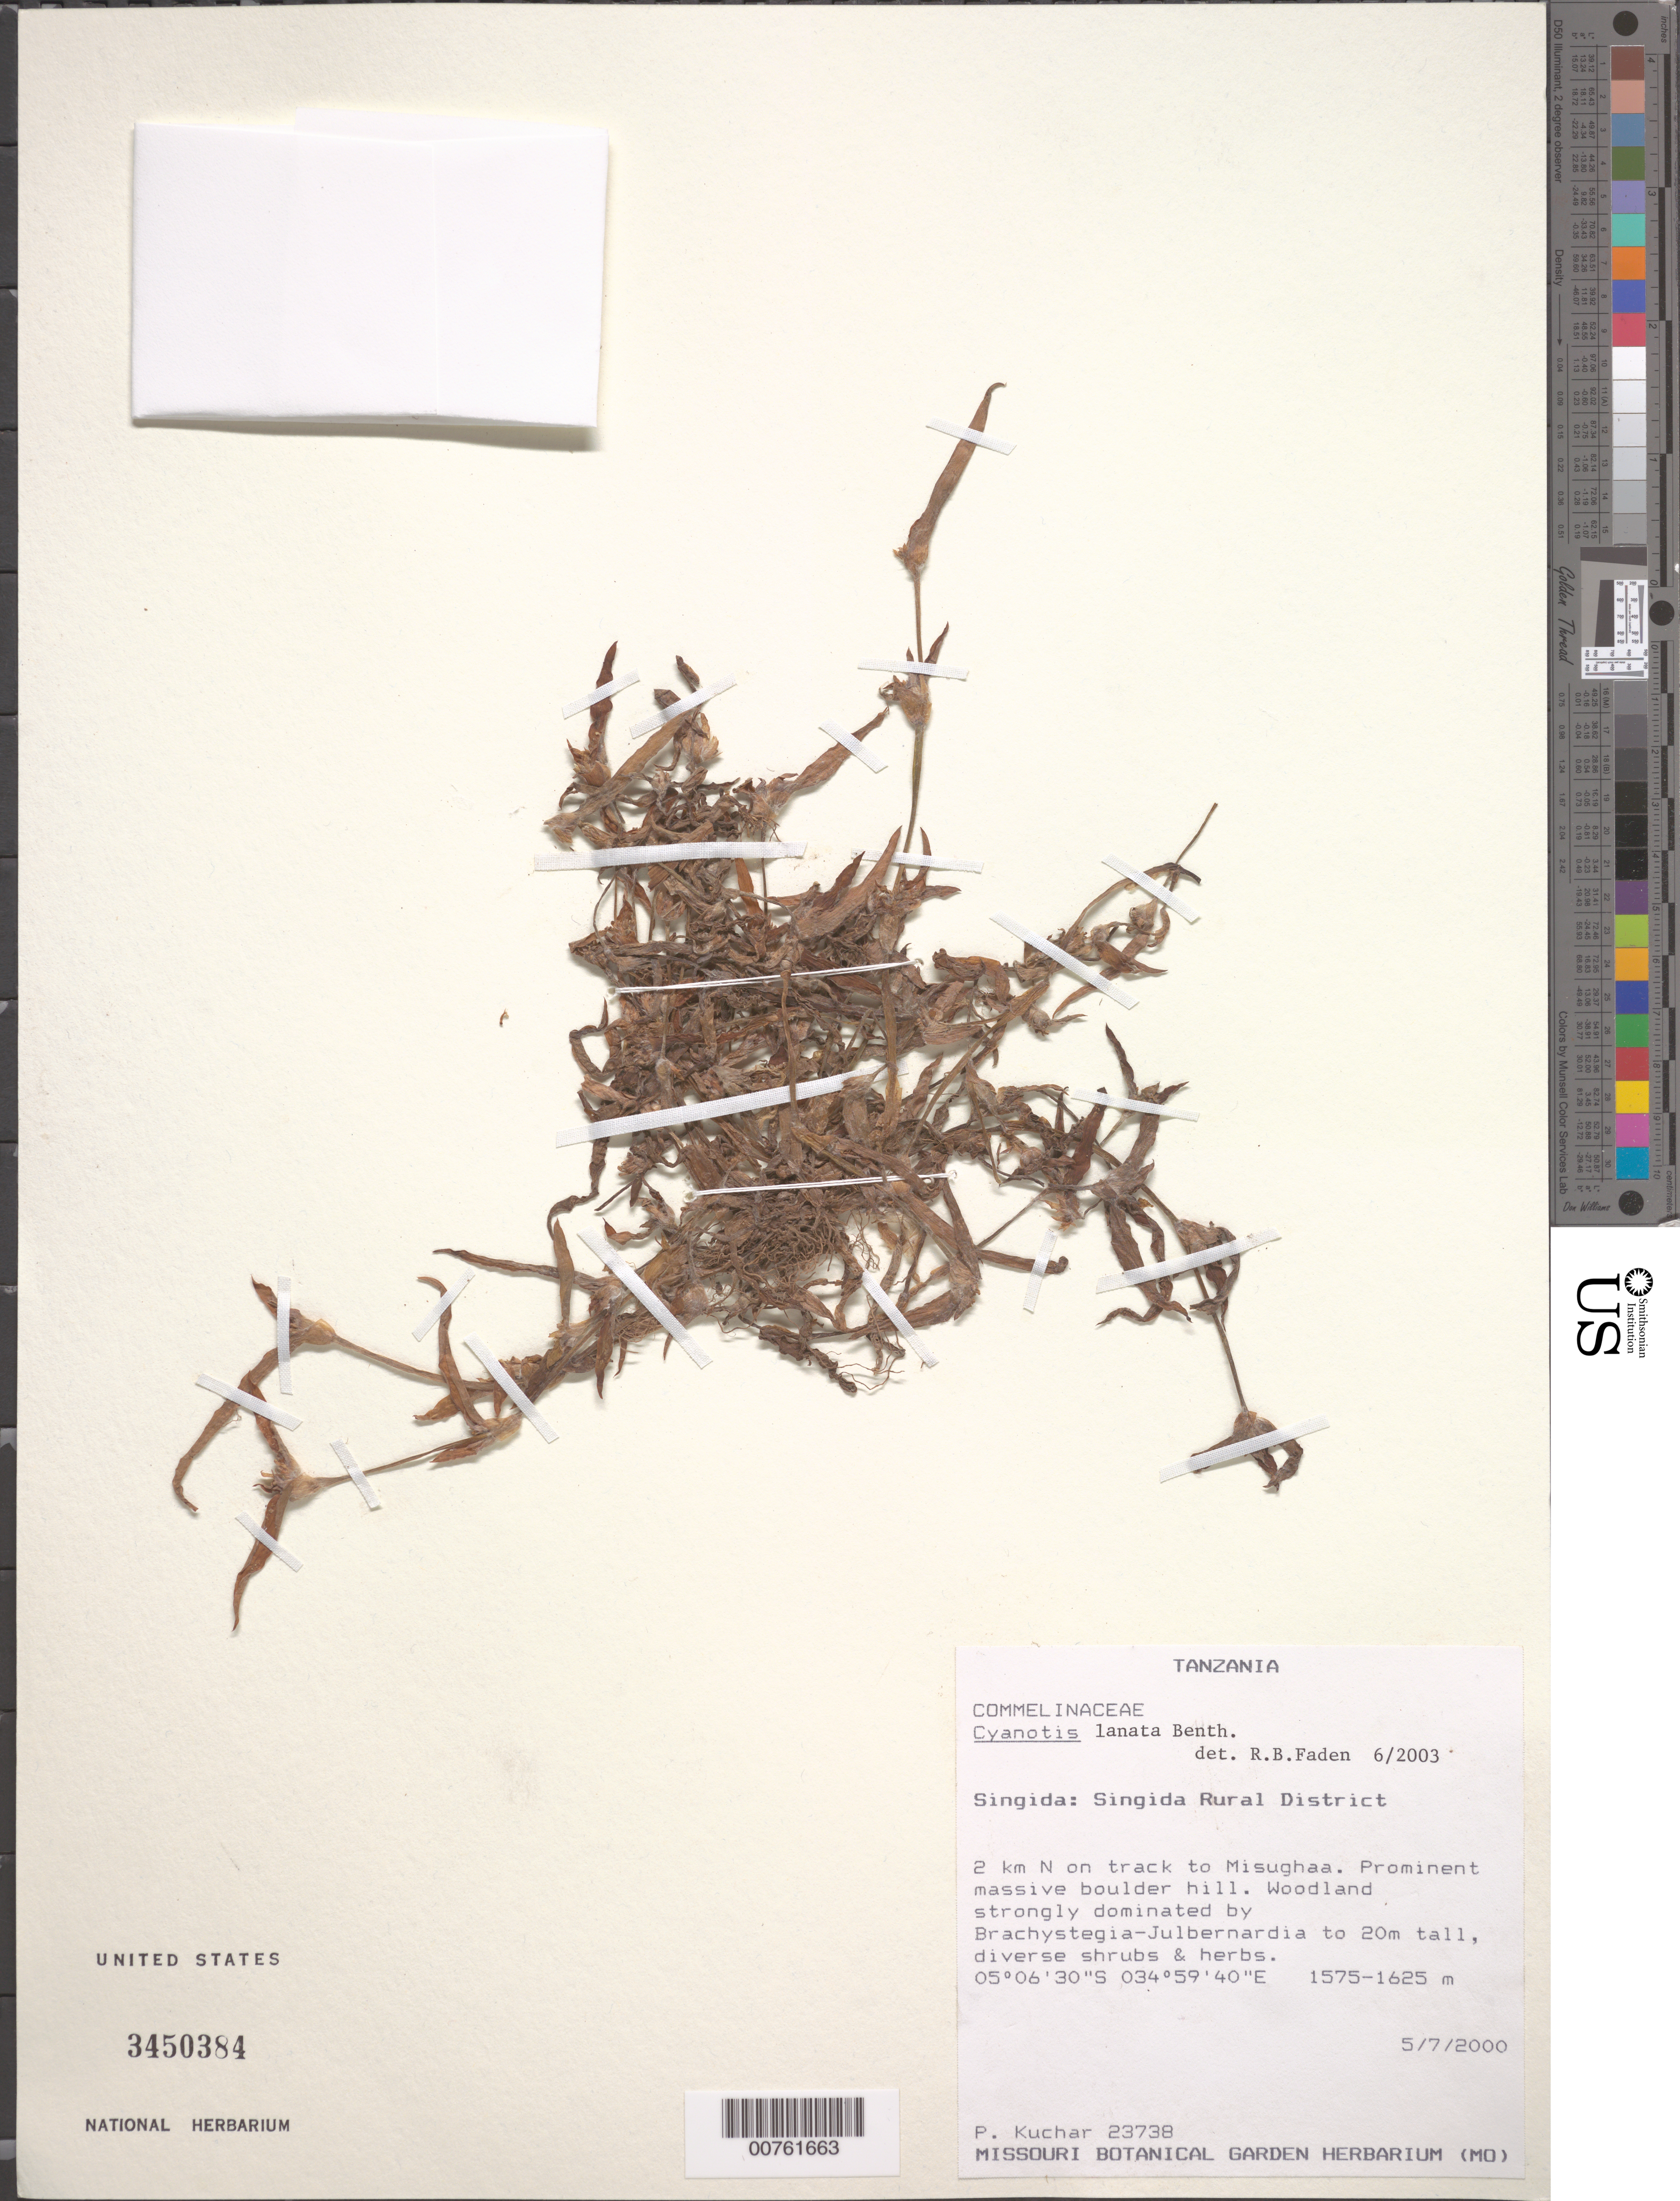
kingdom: Plantae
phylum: Tracheophyta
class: Liliopsida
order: Commelinales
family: Commelinaceae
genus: Cyanotis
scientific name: Cyanotis lanata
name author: Benth.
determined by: Faden, Robert B., (US), Smithsonian Institution - National Museum of Natural History (UNITED STATES)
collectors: P. Kuchar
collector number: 23738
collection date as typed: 07 May 2000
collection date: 2000-05-07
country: Tanzania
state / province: Singida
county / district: Singida Rural District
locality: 2 km N on track to Misughaa.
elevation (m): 1575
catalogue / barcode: US 3450384